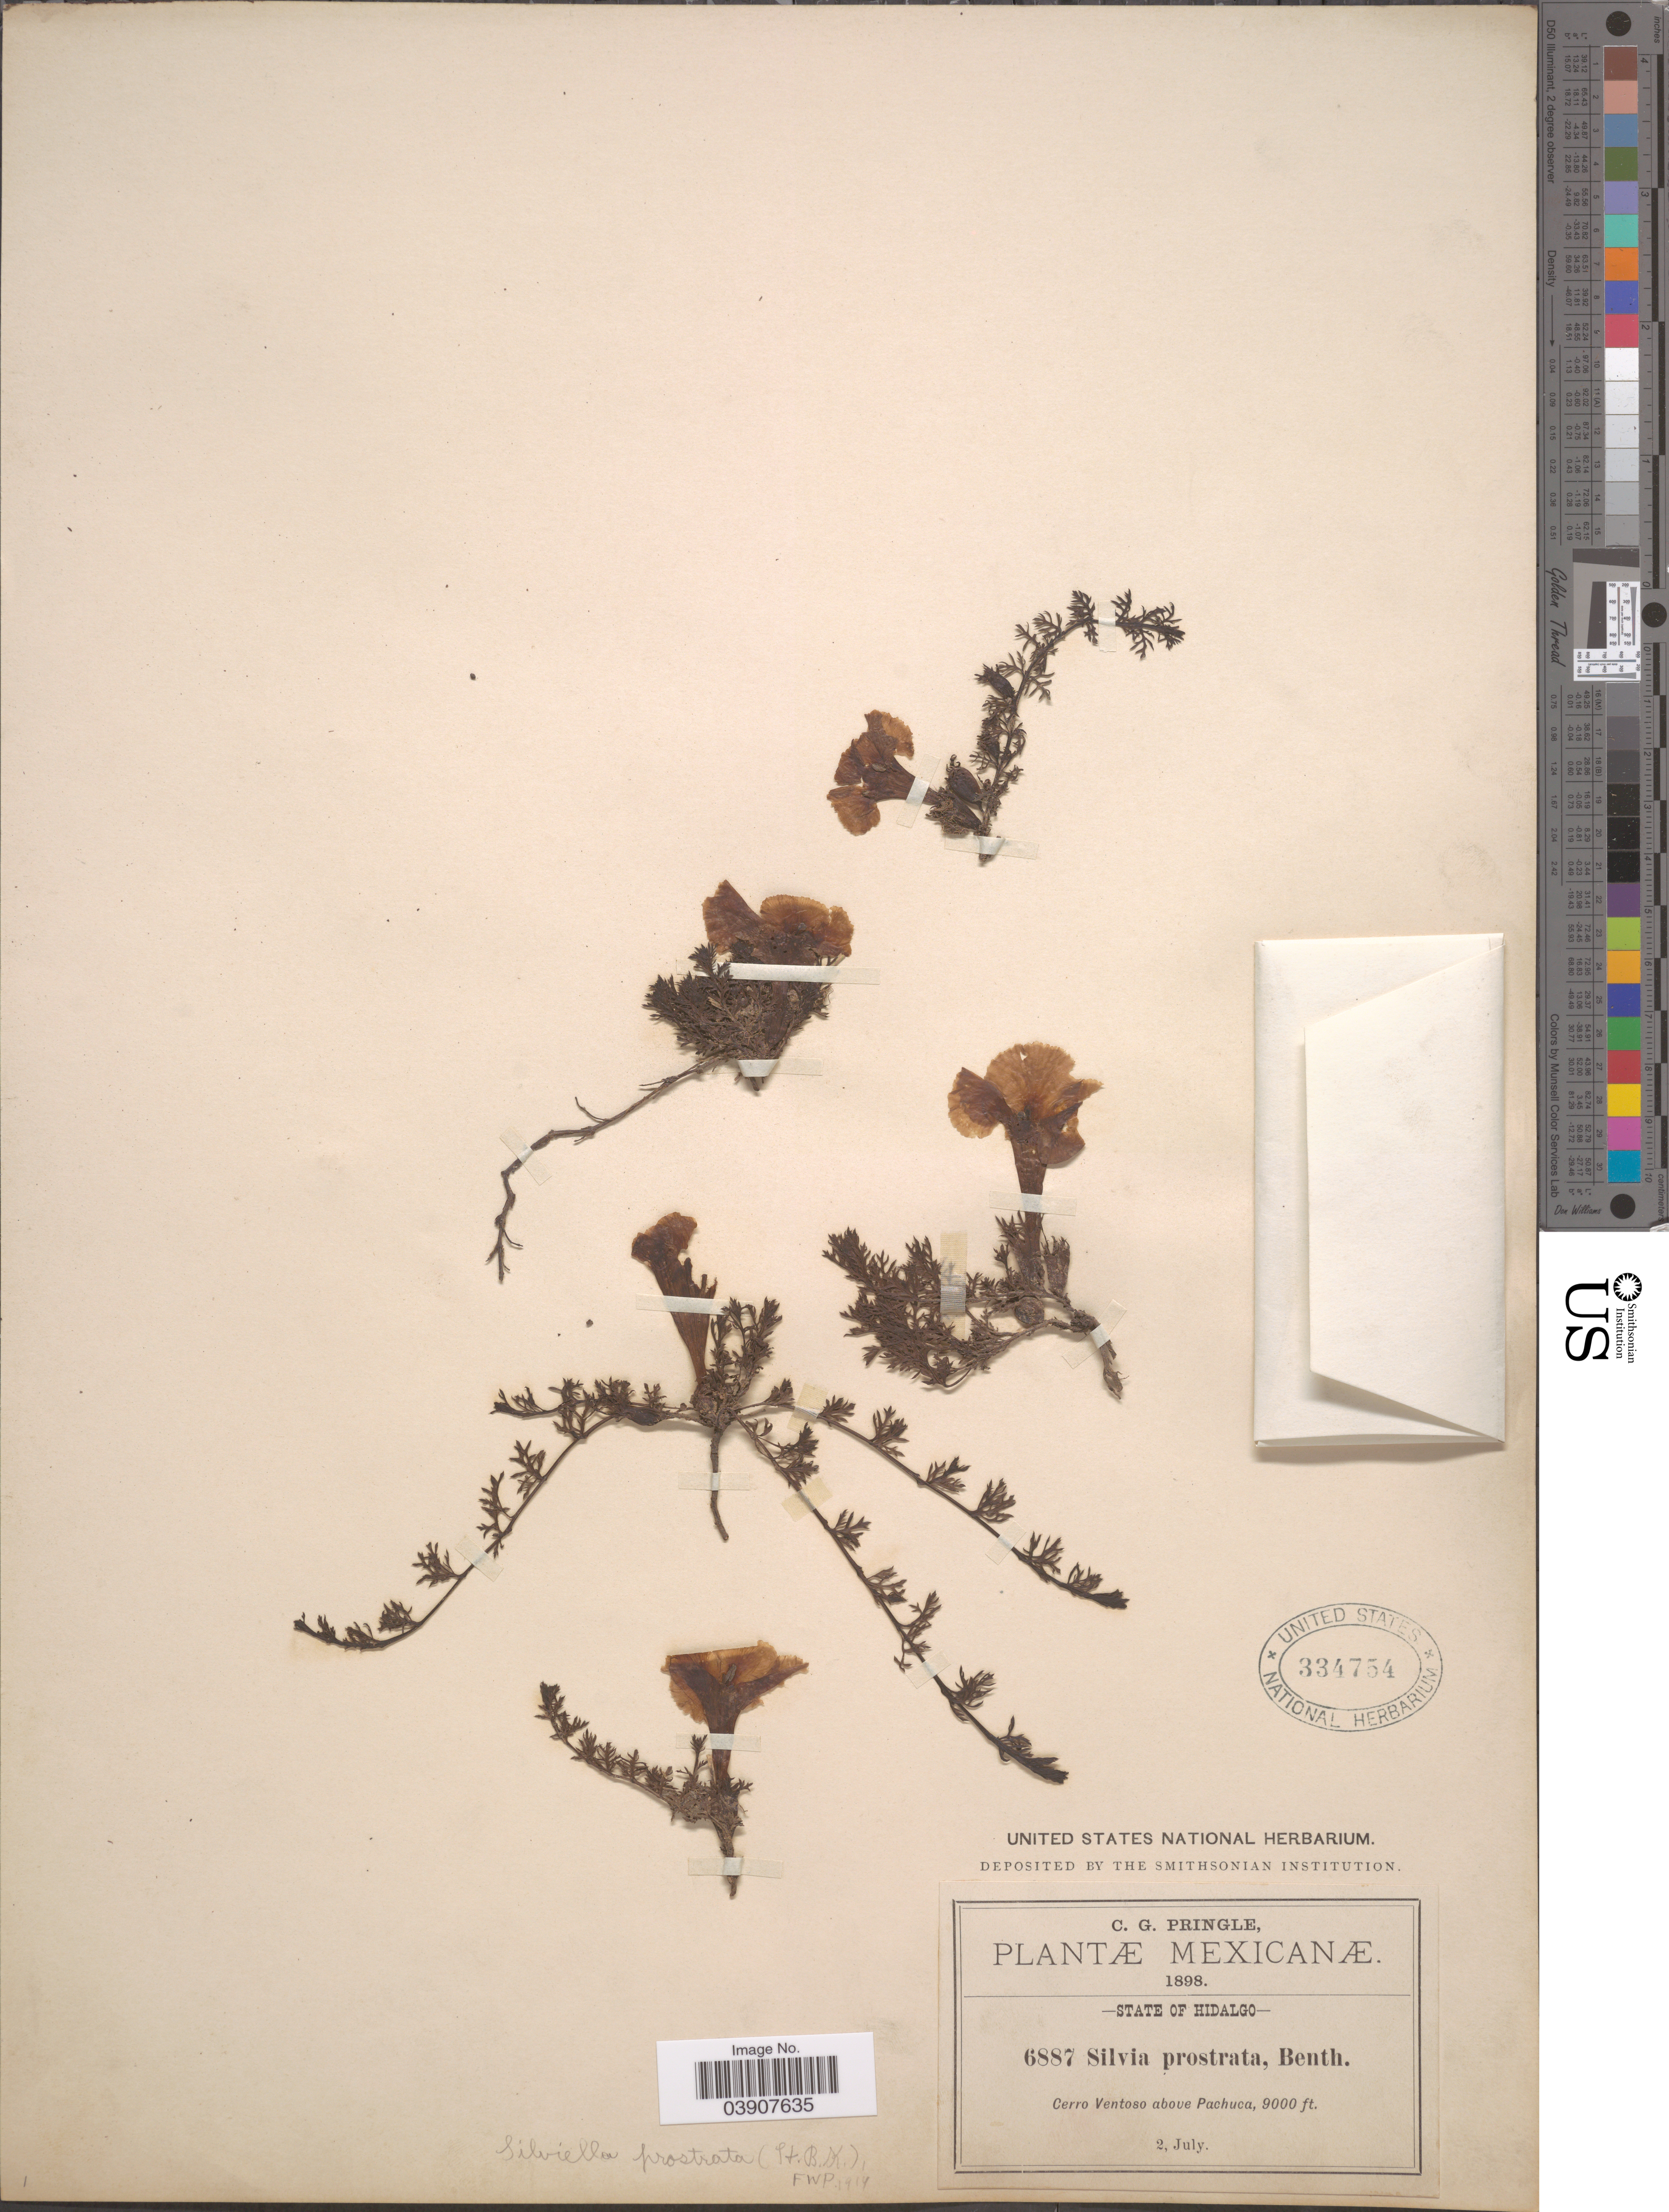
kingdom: Plantae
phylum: Tracheophyta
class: Magnoliopsida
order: Lamiales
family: Orobanchaceae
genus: Silvia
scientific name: Silvia prostrata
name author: (Kunth) Benth.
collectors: C. G. Pringle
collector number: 6887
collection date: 1898-07-02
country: Mexico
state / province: Hidalgo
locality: Cerro Ventoso above Pachuca.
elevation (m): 2743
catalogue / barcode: US 334754